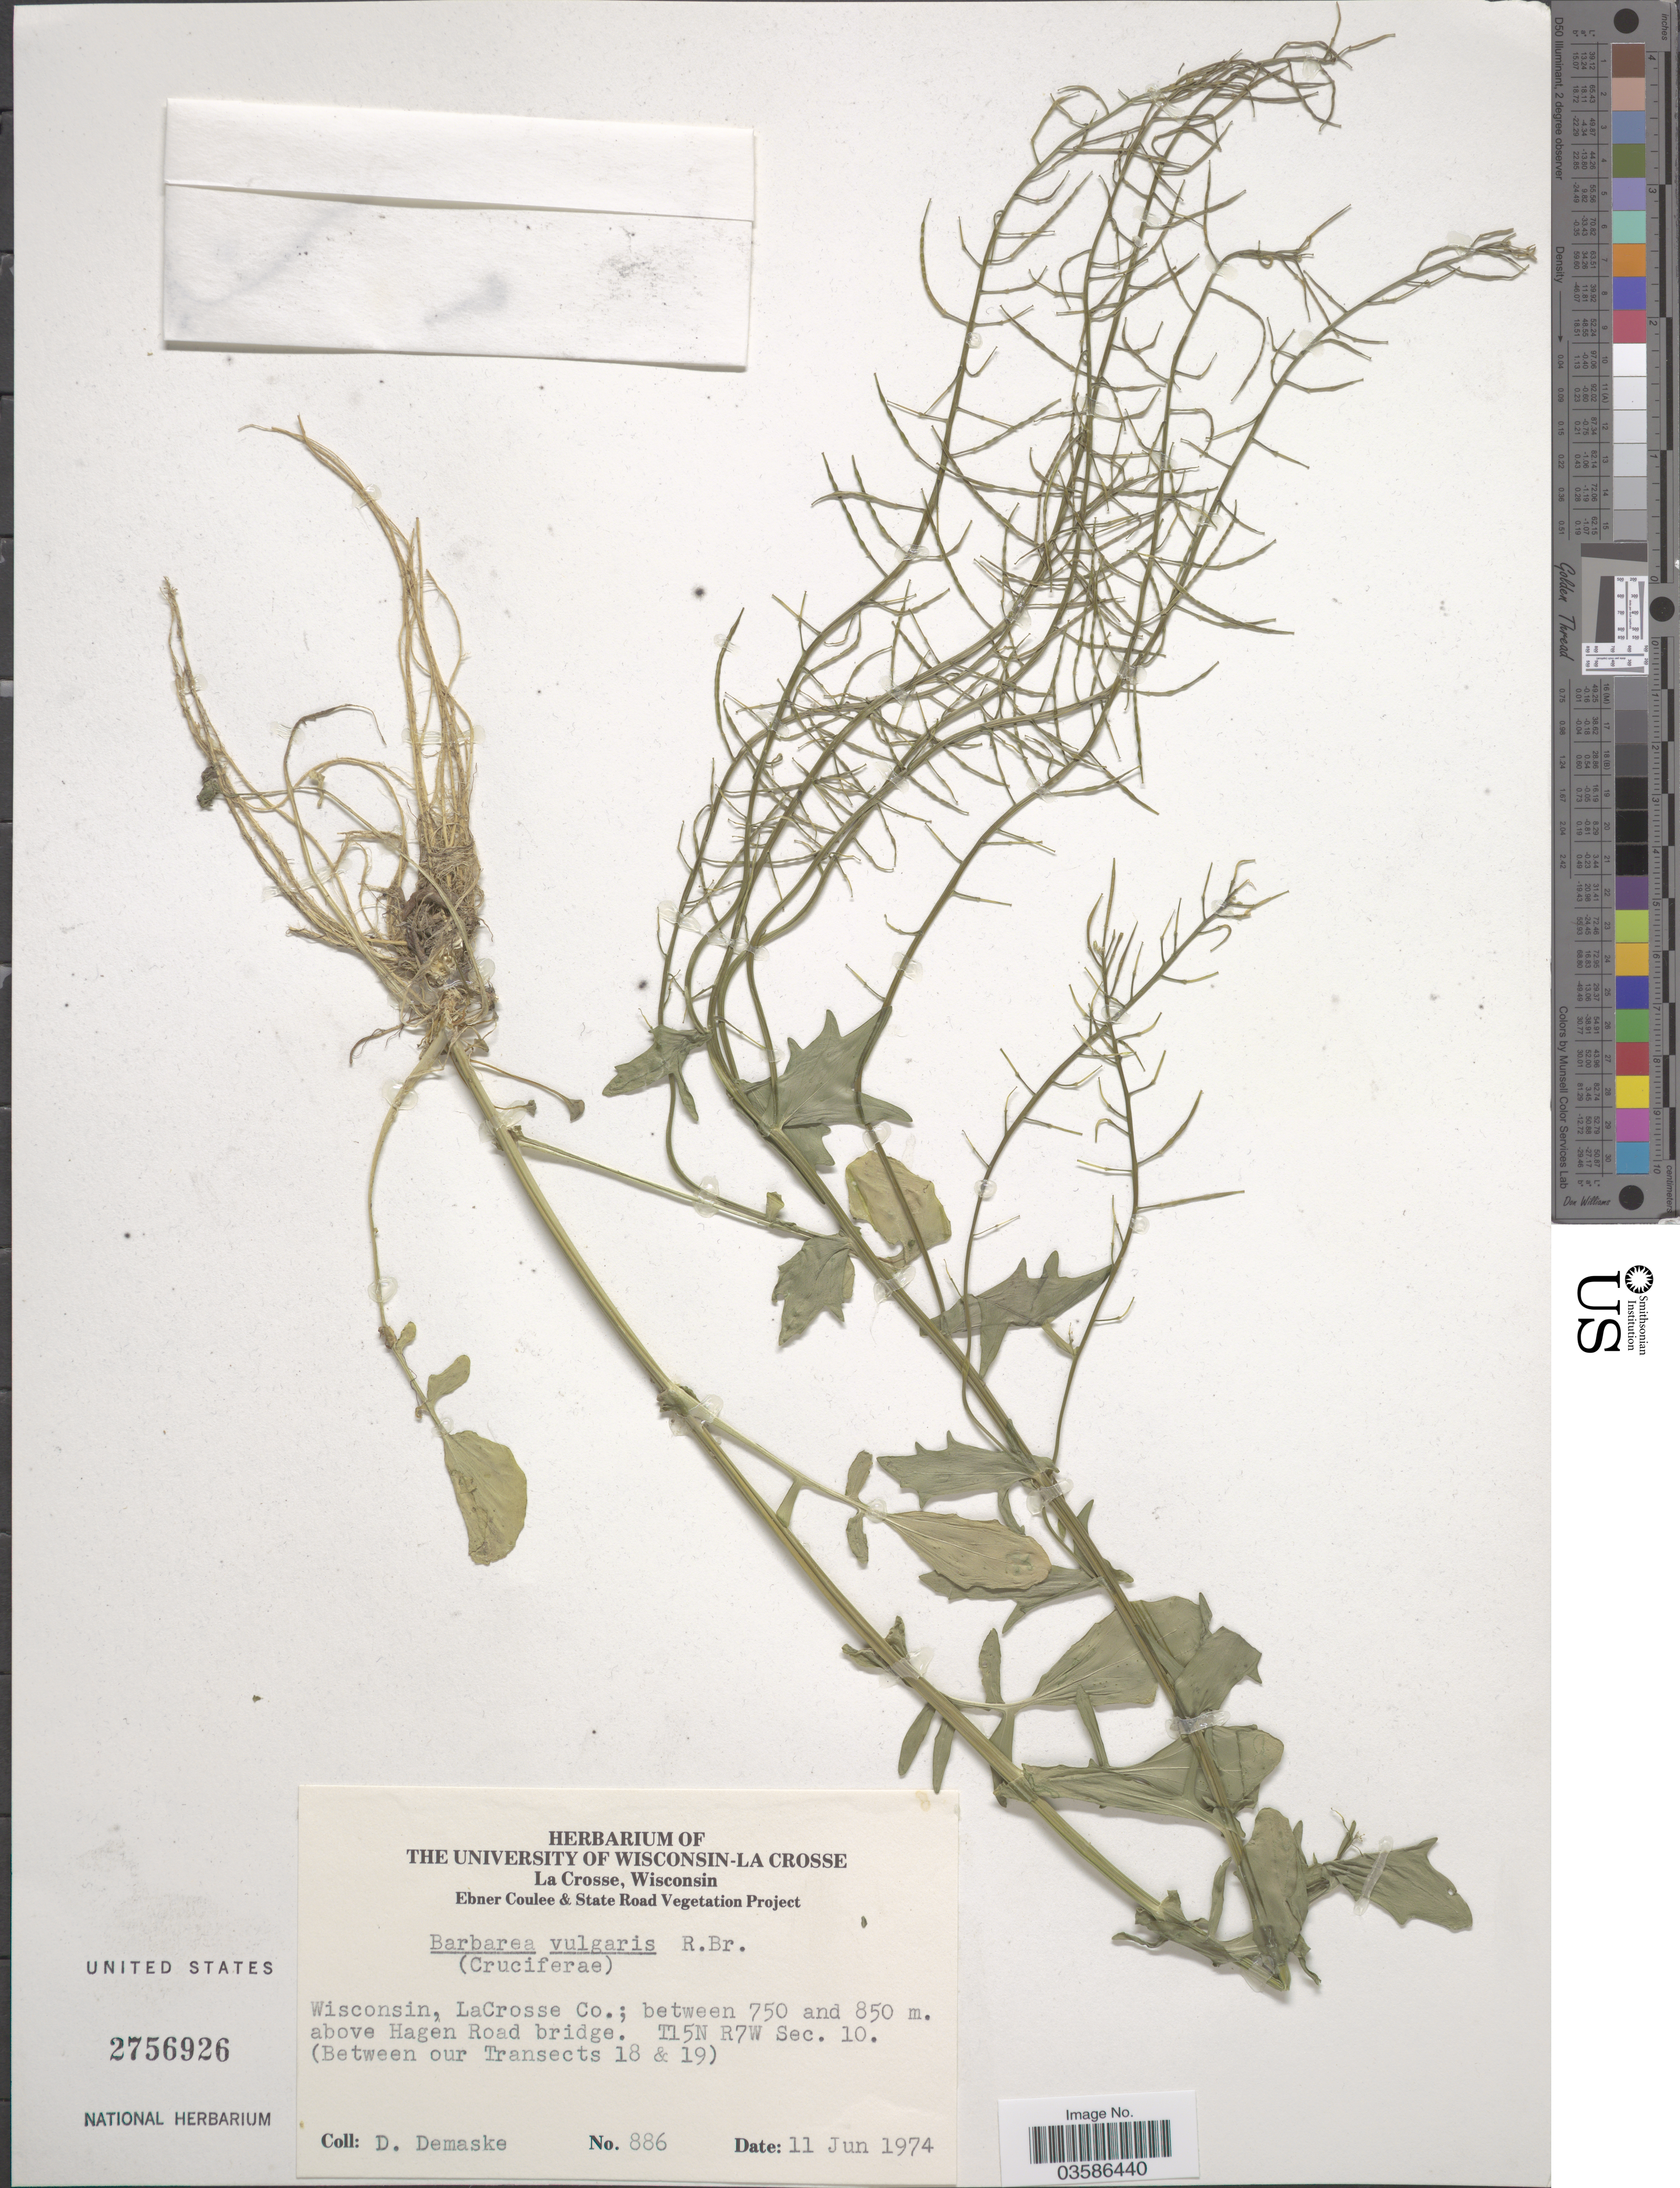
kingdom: Plantae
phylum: Tracheophyta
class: Magnoliopsida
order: Brassicales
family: Brassicaceae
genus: Barbarea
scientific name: Barbarea vulgaris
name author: W.T. Aiton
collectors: D. Demaske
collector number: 886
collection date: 1974-06-11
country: United States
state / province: Wisconsin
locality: LaCrosse Co.; between 750 and 850 m. above Hagen Road bridge. T15N R7W Sec.10. (Between our Transects 18 & 19).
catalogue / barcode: US 2756926